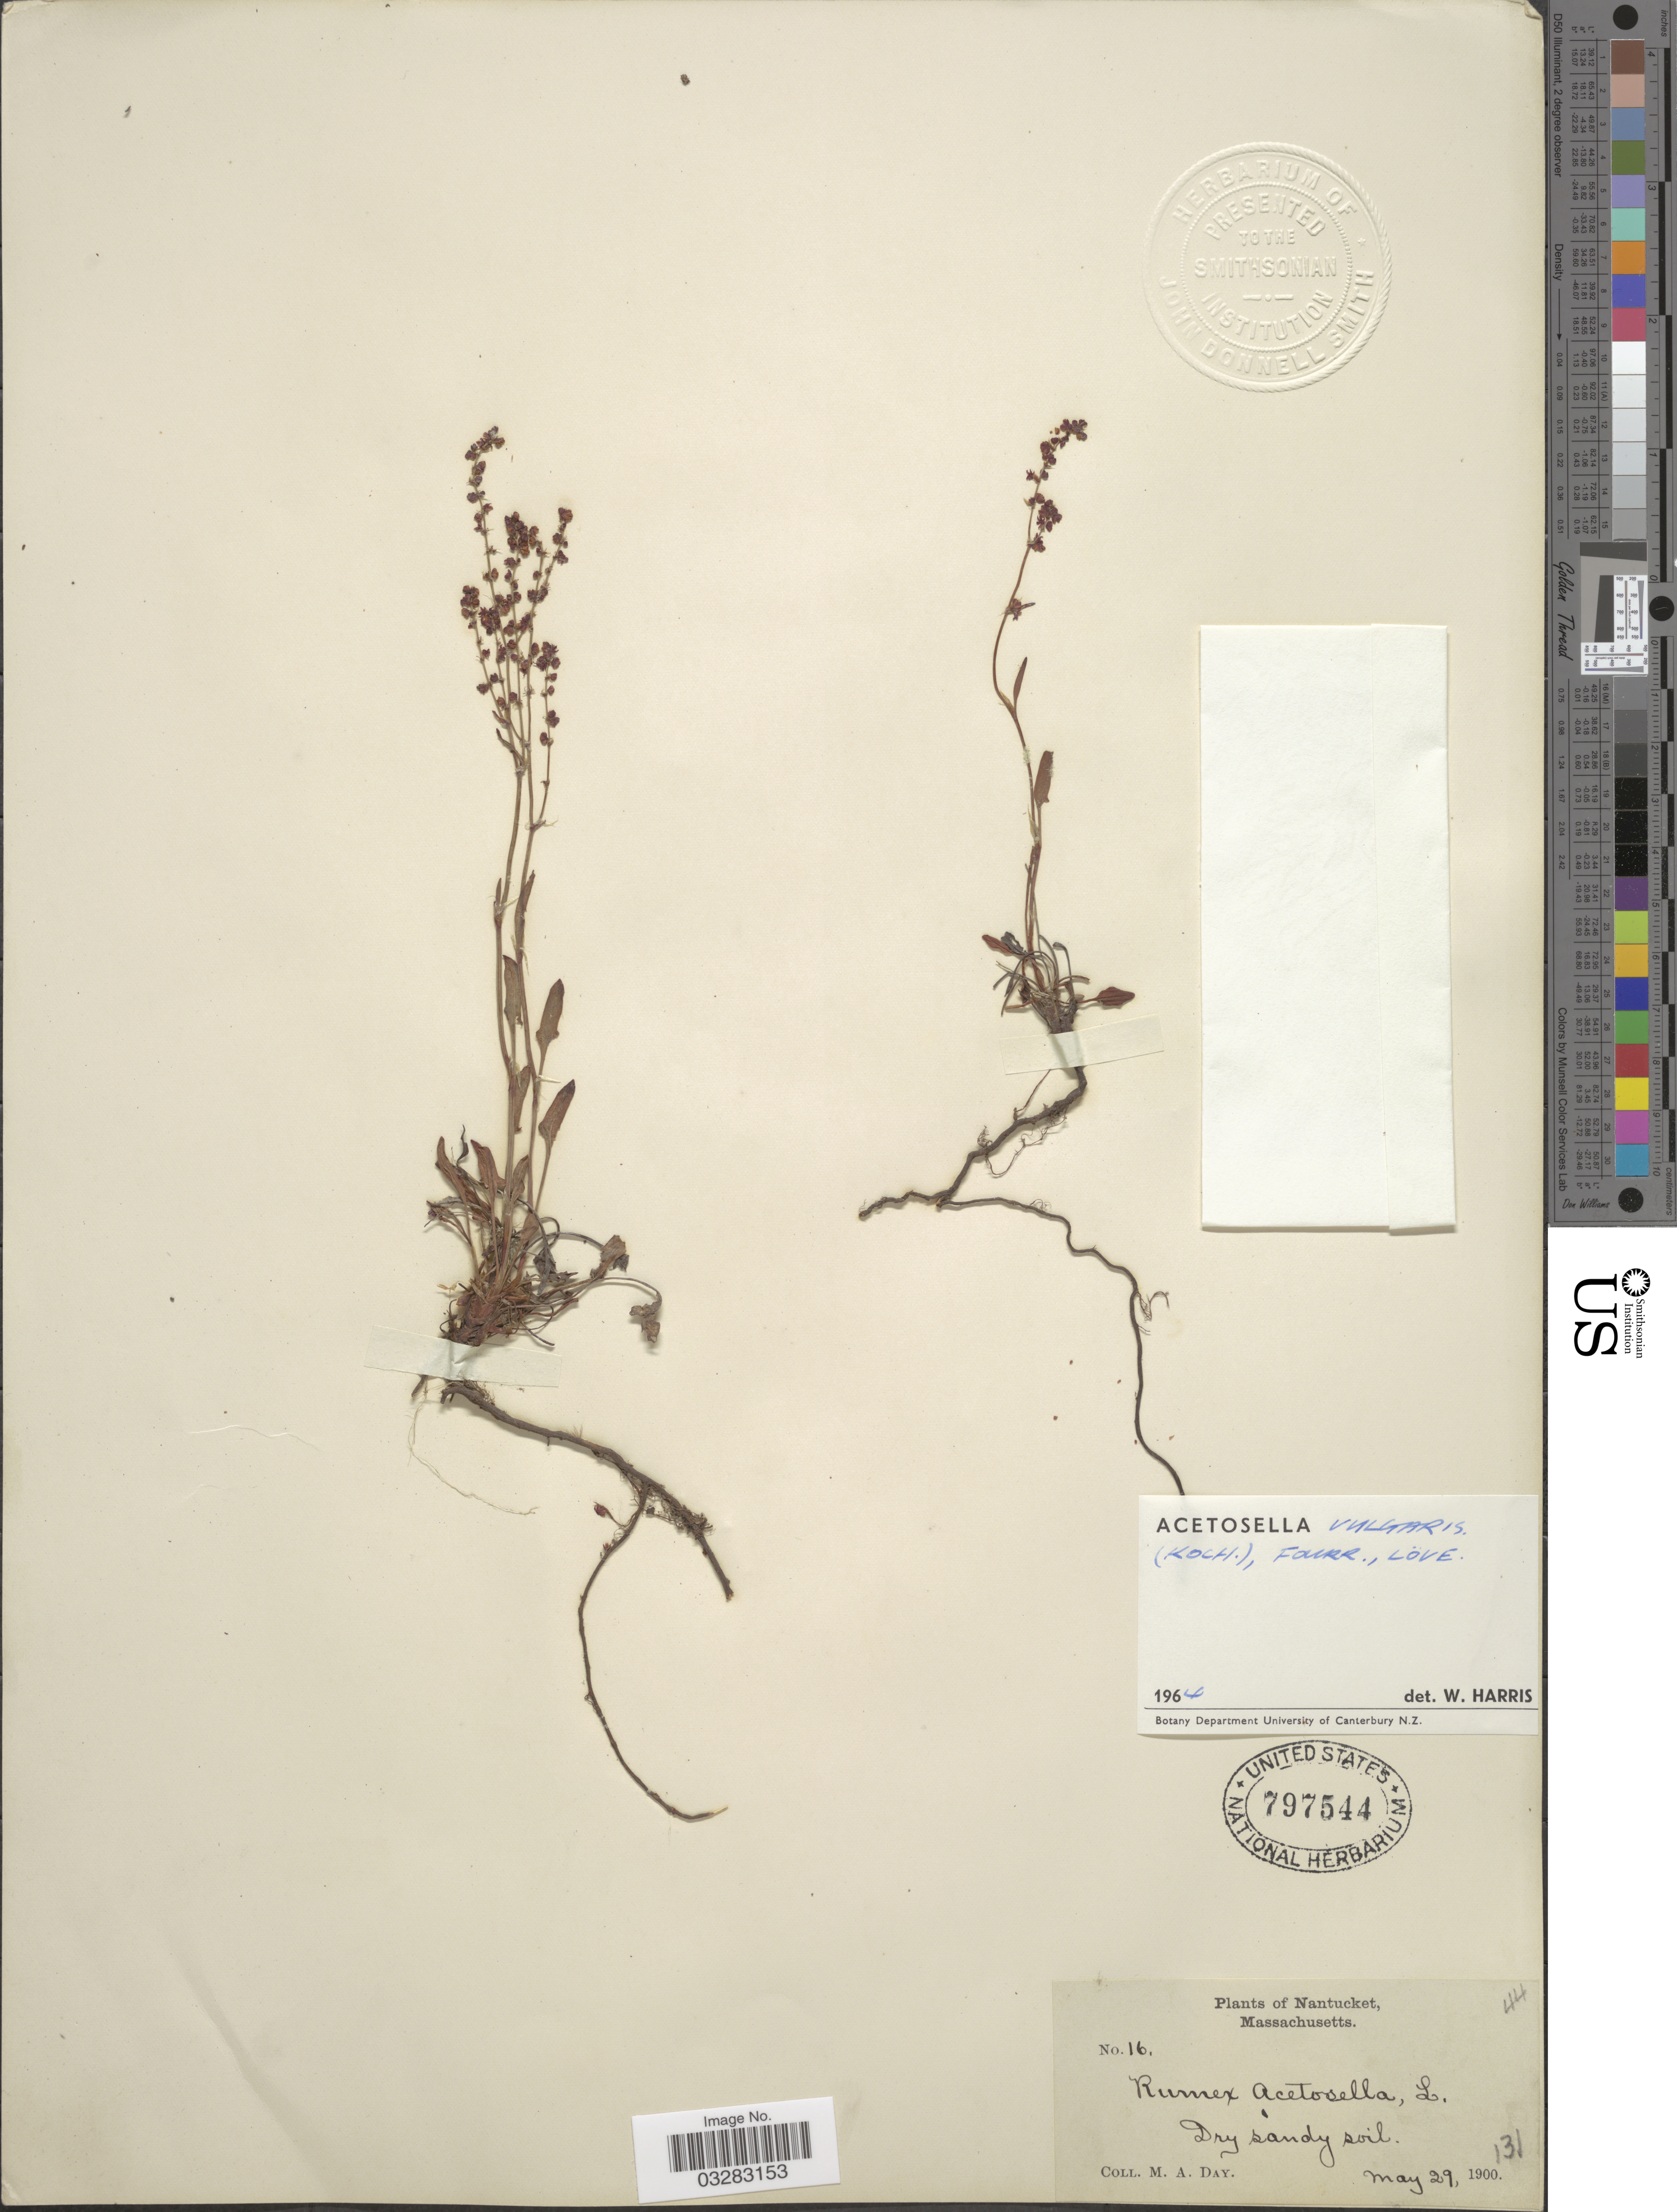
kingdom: Plantae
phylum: Tracheophyta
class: Magnoliopsida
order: Caryophyllales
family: Polygonaceae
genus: Rumex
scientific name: Rumex acetosella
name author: L.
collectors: M. Day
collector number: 16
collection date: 1900-05-29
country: United States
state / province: Massachusetts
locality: Nantucket.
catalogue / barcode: US 797544